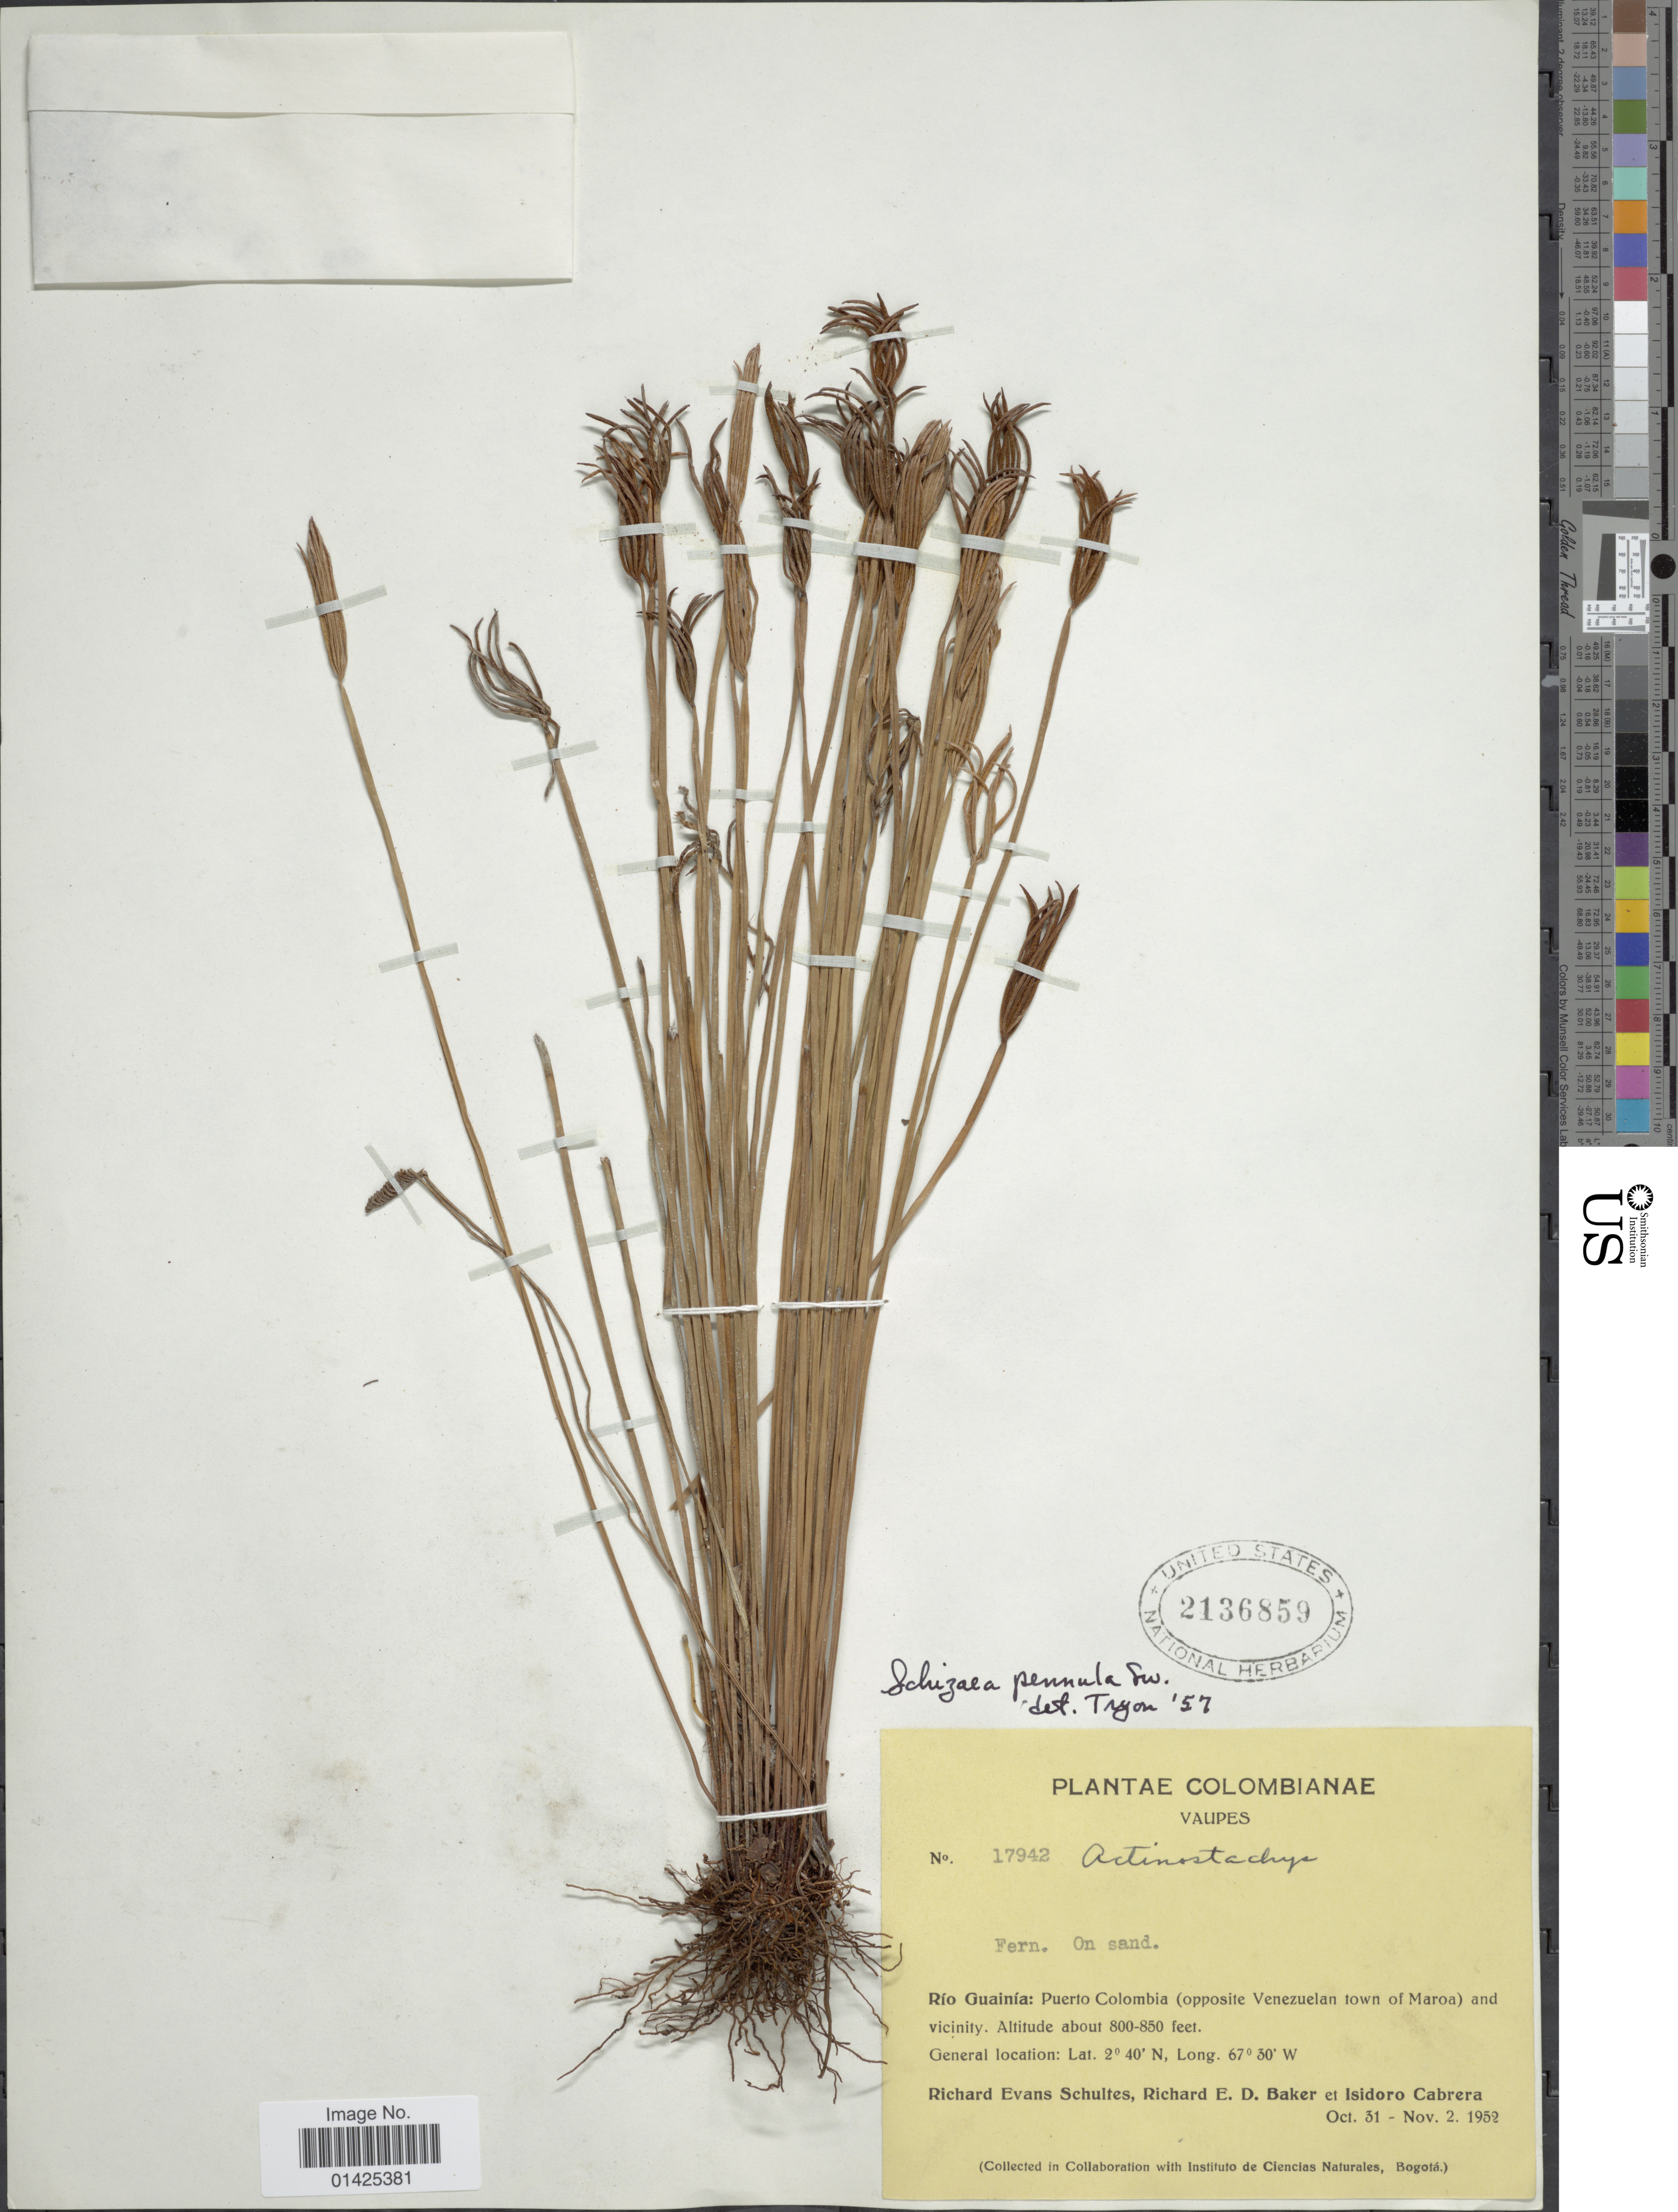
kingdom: Plantae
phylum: Tracheophyta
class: Polypodiopsida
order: Schizaeales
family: Schizaeaceae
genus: Actinostachys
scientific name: Actinostachys pennula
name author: (Sw.) Hook.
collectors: R. E. Schultes, R. E. D. Baker & I. Cabrera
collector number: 17942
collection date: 1952-10-31/1952-11-02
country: Colombia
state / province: Vaupés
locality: Rio Guainia: Puerto Colombia(opposite Venezuelan town of Maroa) and vicinity.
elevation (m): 244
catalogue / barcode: US 2136859